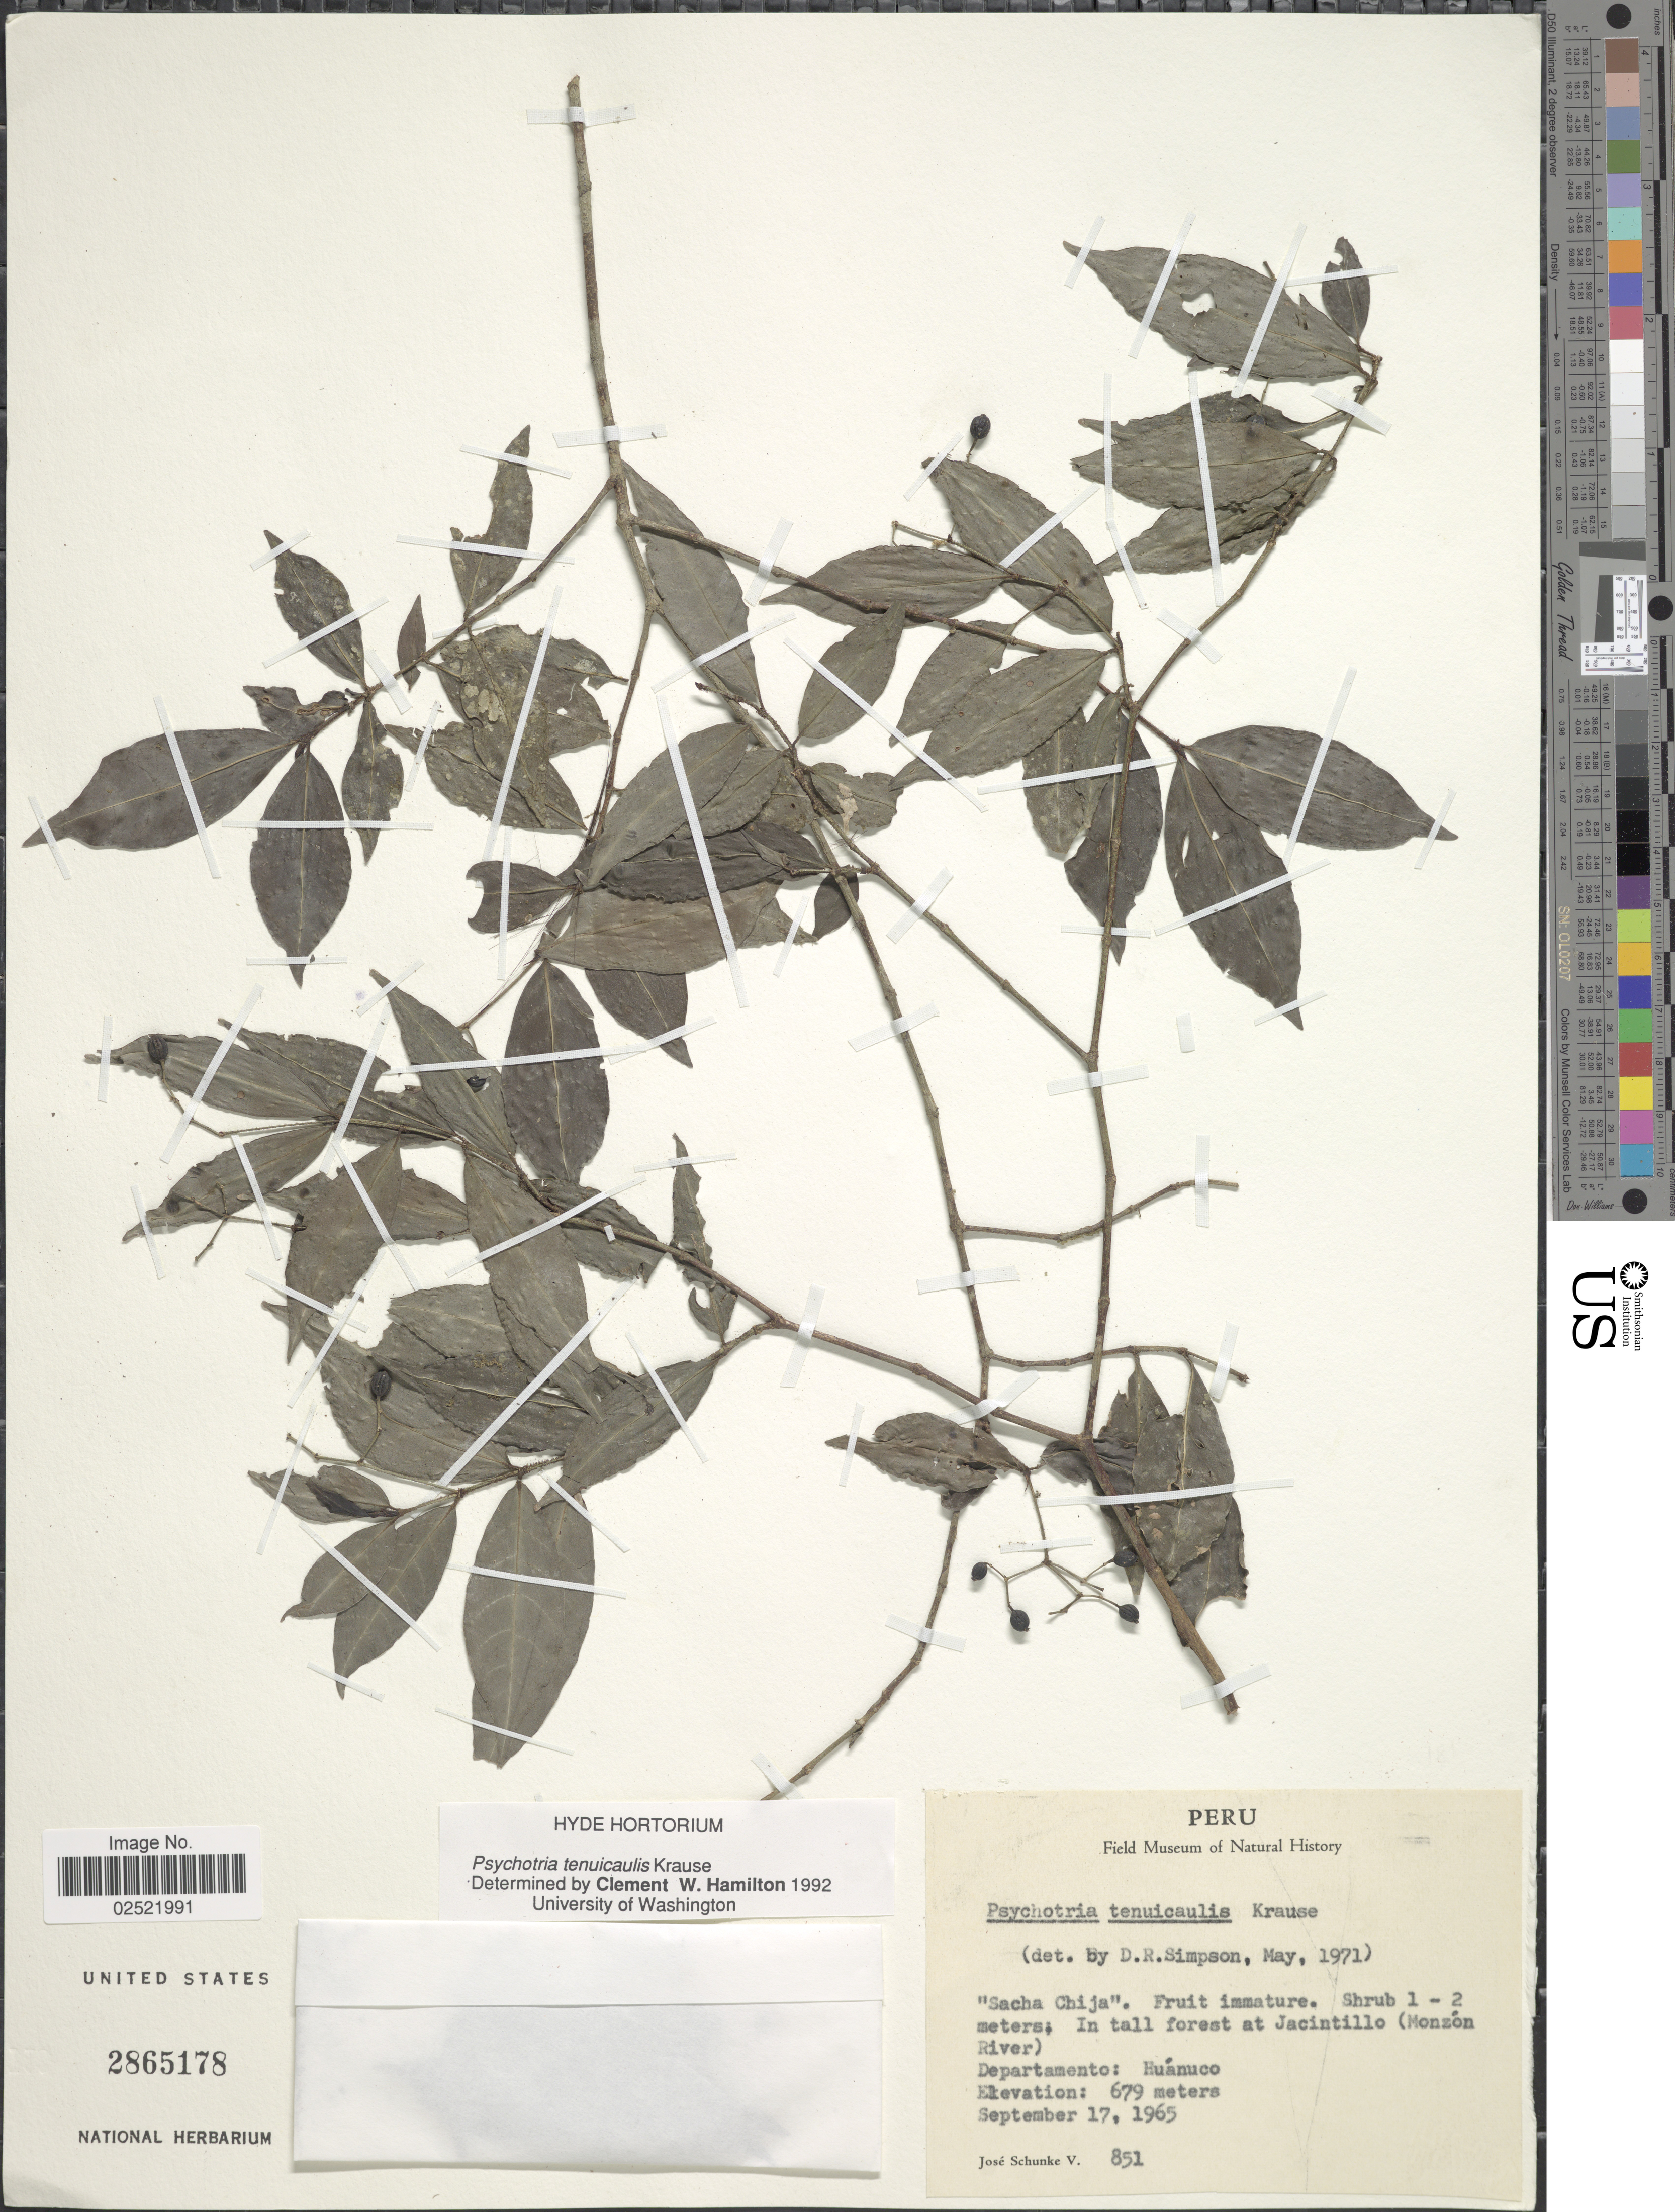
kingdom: Plantae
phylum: Tracheophyta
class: Magnoliopsida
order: Gentianales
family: Rubiaceae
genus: Psychotria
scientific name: Psychotria tenuicaulis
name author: K. Krause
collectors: J. Schunke Vigo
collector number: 851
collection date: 1965-09-17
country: Peru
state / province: Huánuco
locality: In tall forest at Jacintillo (Monzon River). Departamento: Huanuco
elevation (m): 679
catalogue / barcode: US 2865178